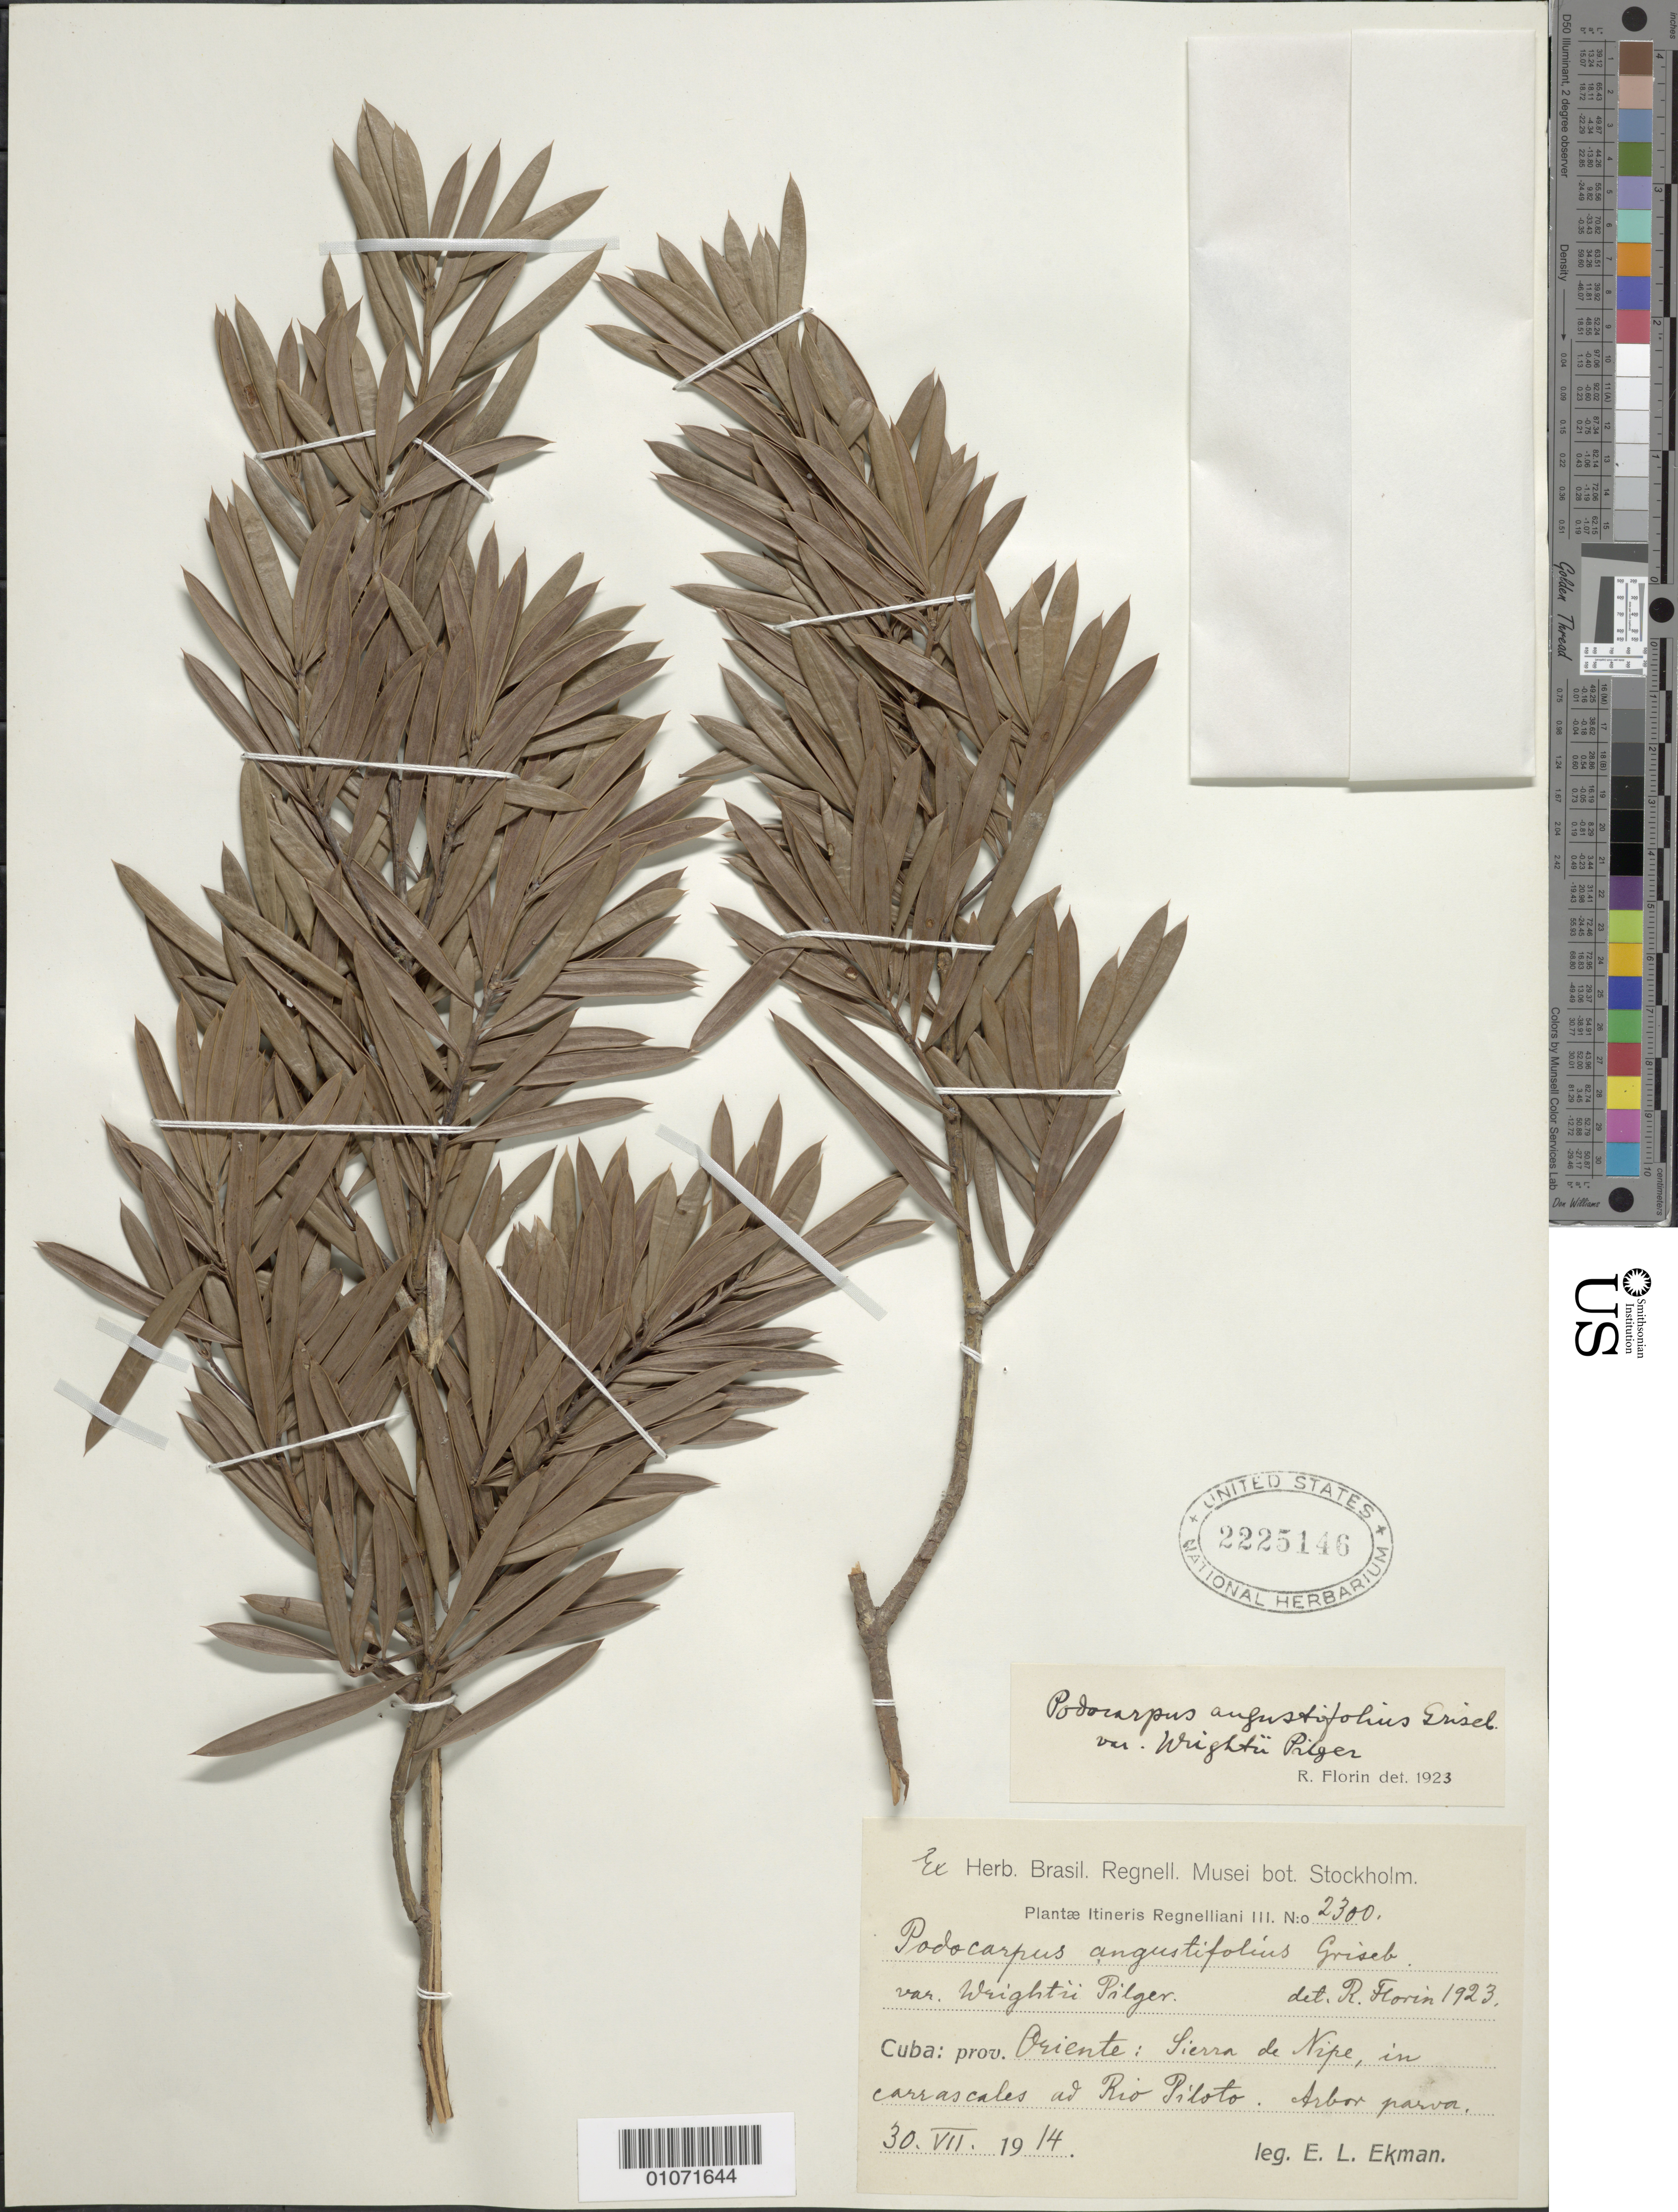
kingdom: Plantae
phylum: Tracheophyta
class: Pinopsida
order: Pinales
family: Podocarpaceae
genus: Podocarpus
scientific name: Podocarpus angustifolius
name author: Griseb.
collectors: E. L. Ekman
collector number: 2300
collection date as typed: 30 Dec 1914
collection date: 1914-12-30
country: Cuba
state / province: Holguín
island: Cuba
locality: Sierra de Nipe in cassarcales in Rio de Piloto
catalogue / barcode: US 2225146